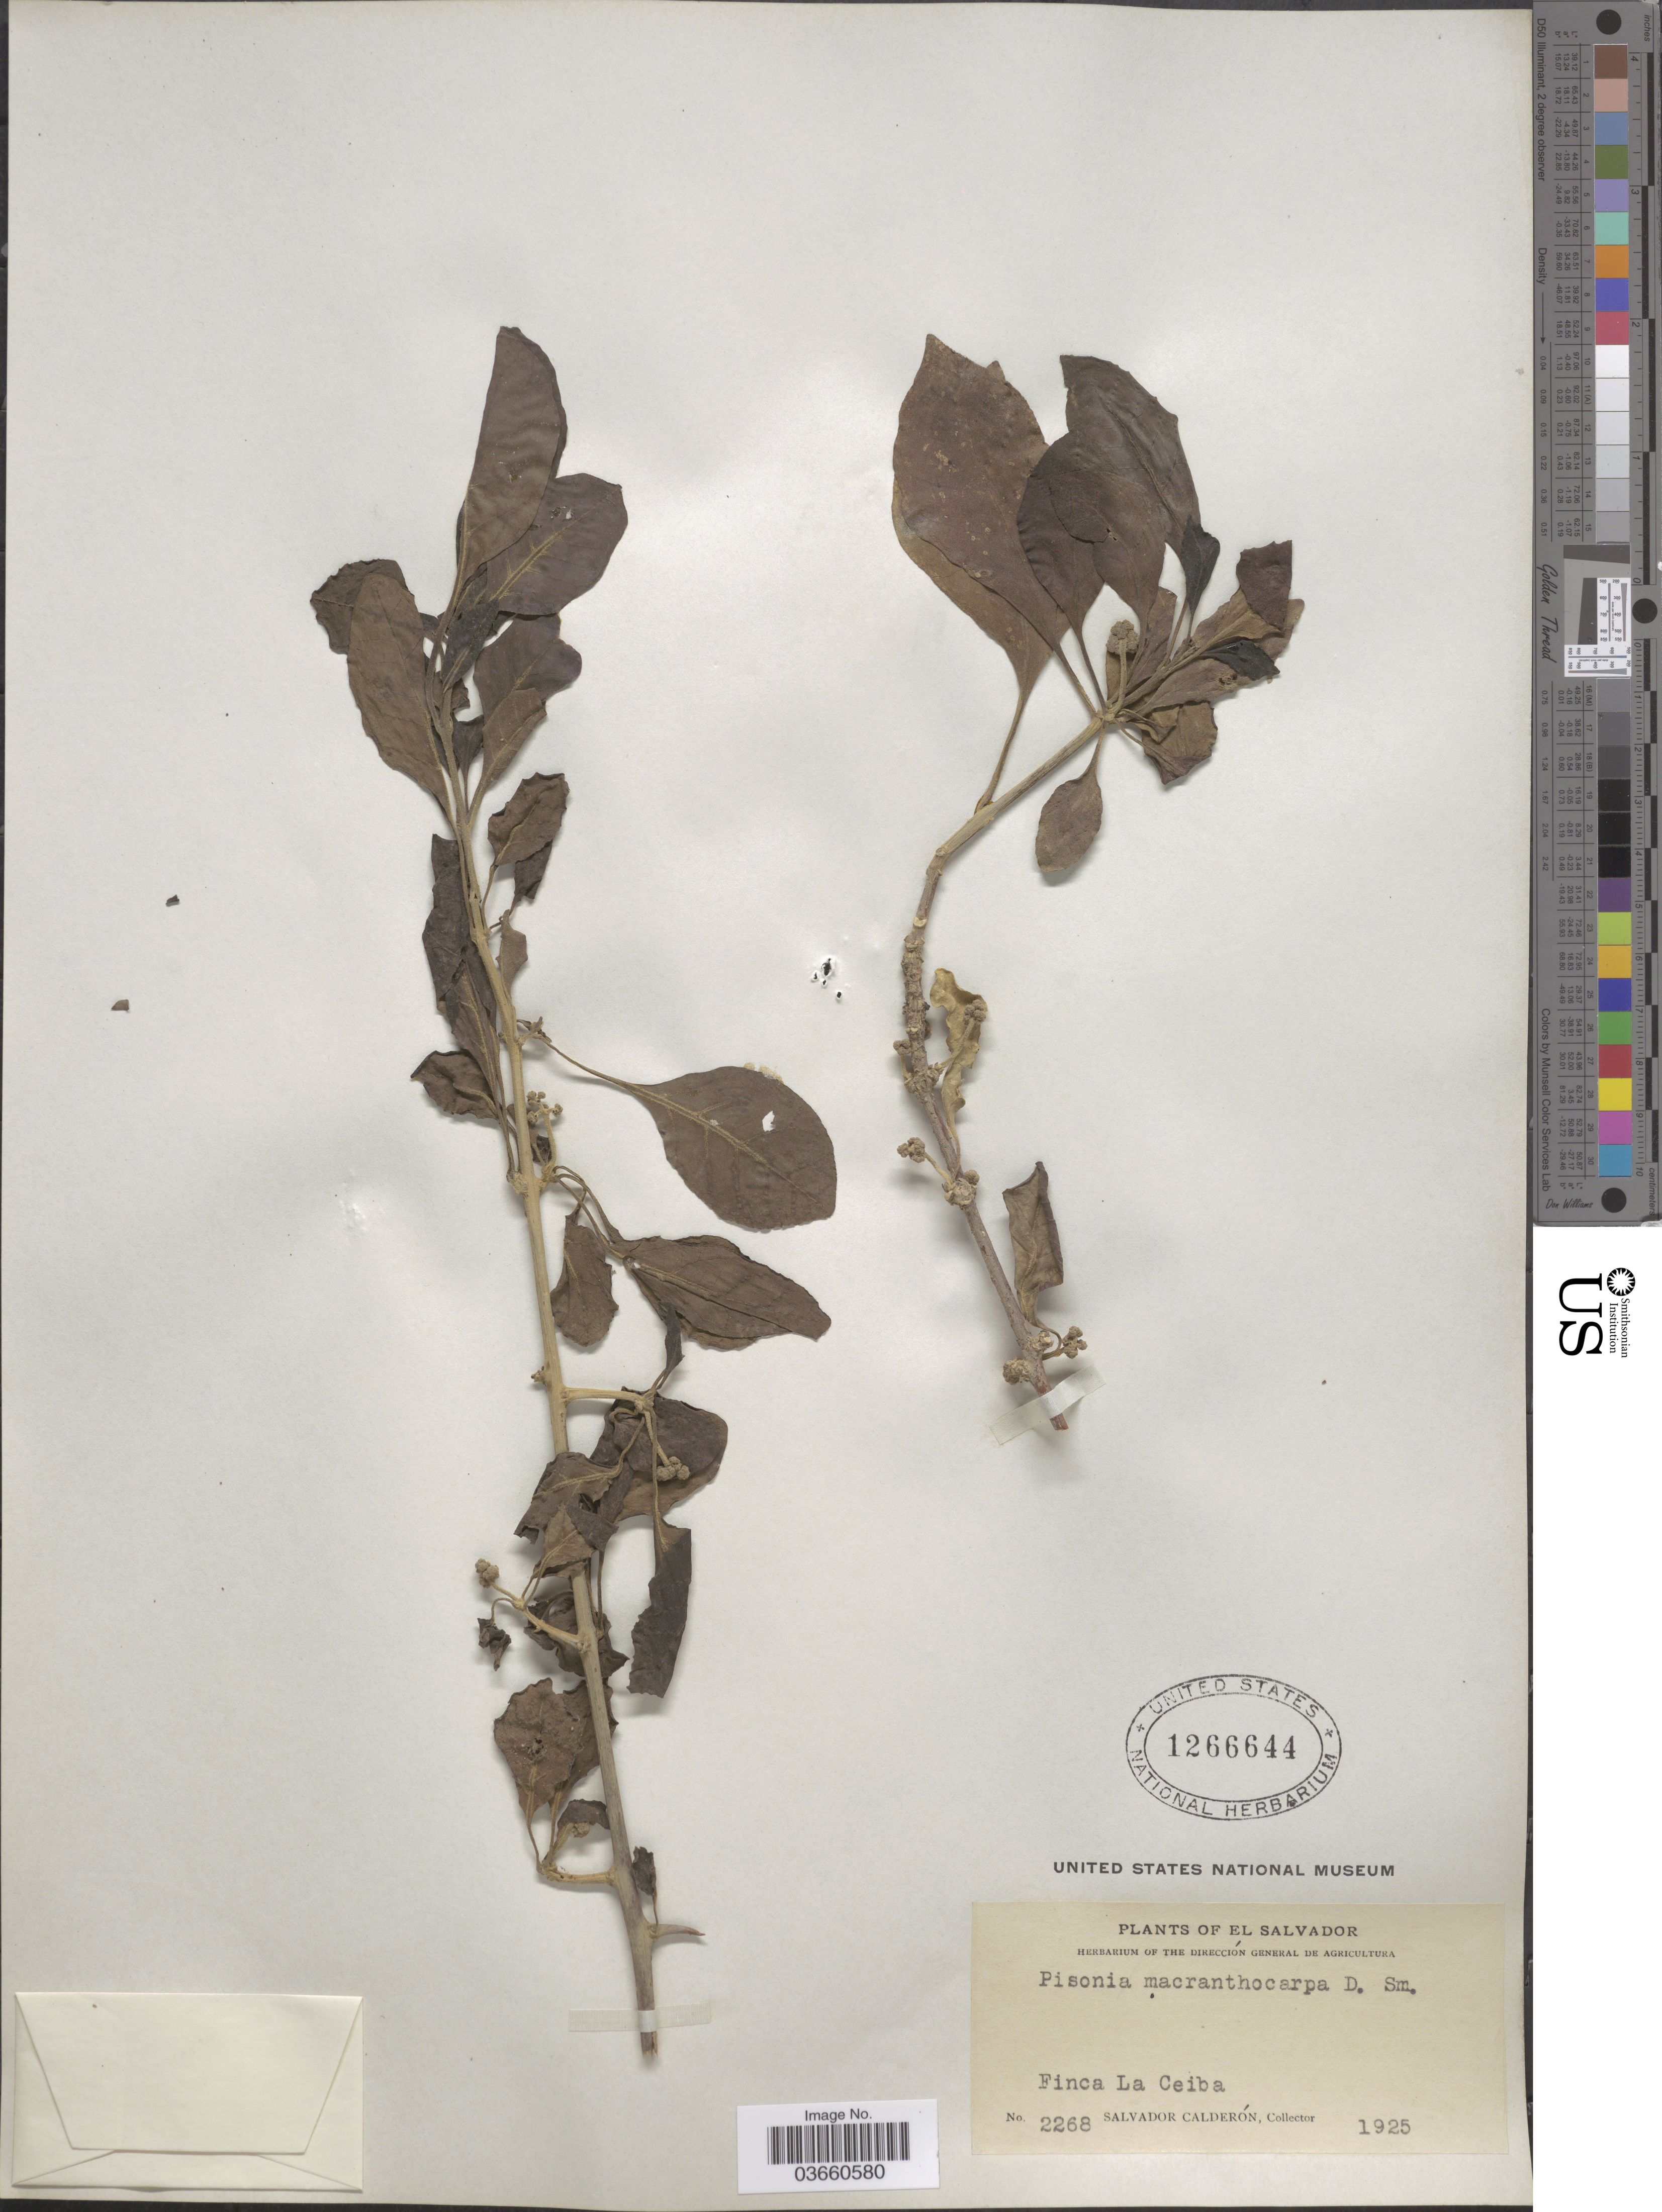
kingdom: Plantae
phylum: Tracheophyta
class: Magnoliopsida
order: Caryophyllales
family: Nyctaginaceae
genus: Pisonia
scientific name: Pisonia macranthocarpa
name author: (Donn. Sm.) Donn. Sm.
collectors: S. Calderón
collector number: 2268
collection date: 1925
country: El Salvador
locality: Finca La Ceiba.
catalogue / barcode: US 1266644